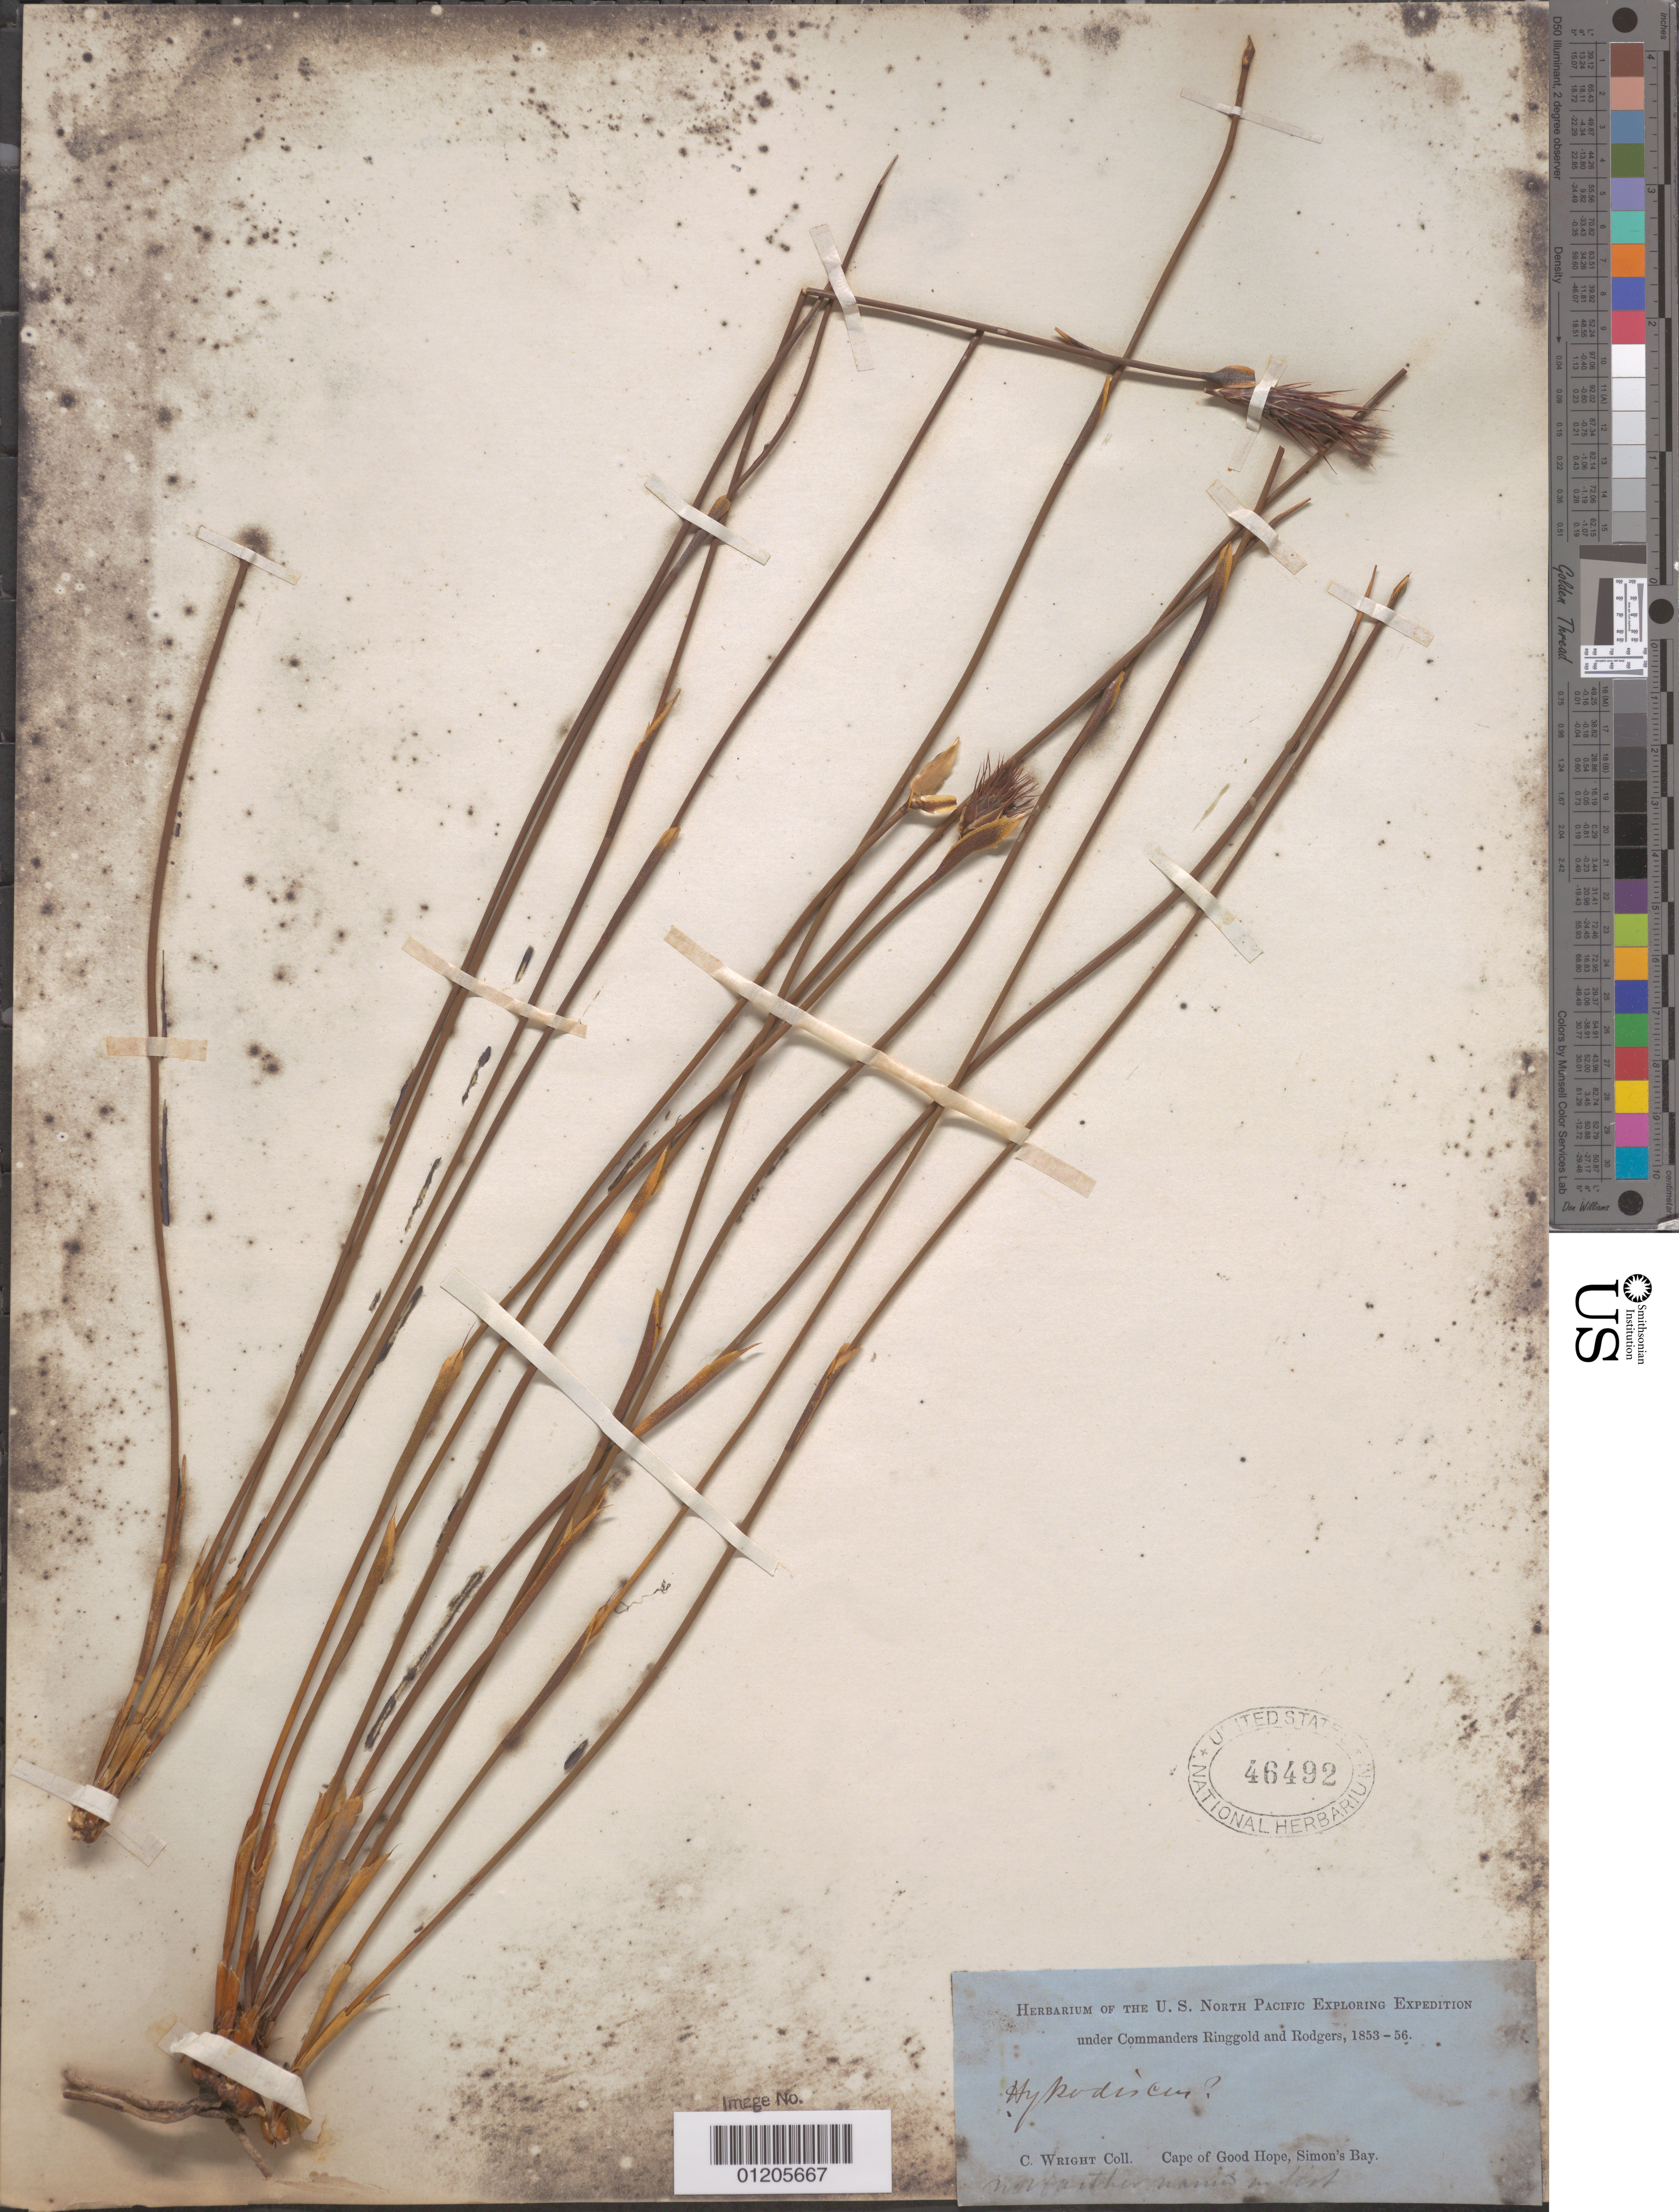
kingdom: Plantae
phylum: Tracheophyta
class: Liliopsida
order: Poales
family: Restionaceae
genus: Hypodiscus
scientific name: Hypodiscus sp.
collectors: C. Wright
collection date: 1853/1856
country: South Africa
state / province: Western Cape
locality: Cape of Good Hope, Simon's Bay.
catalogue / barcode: US 46492